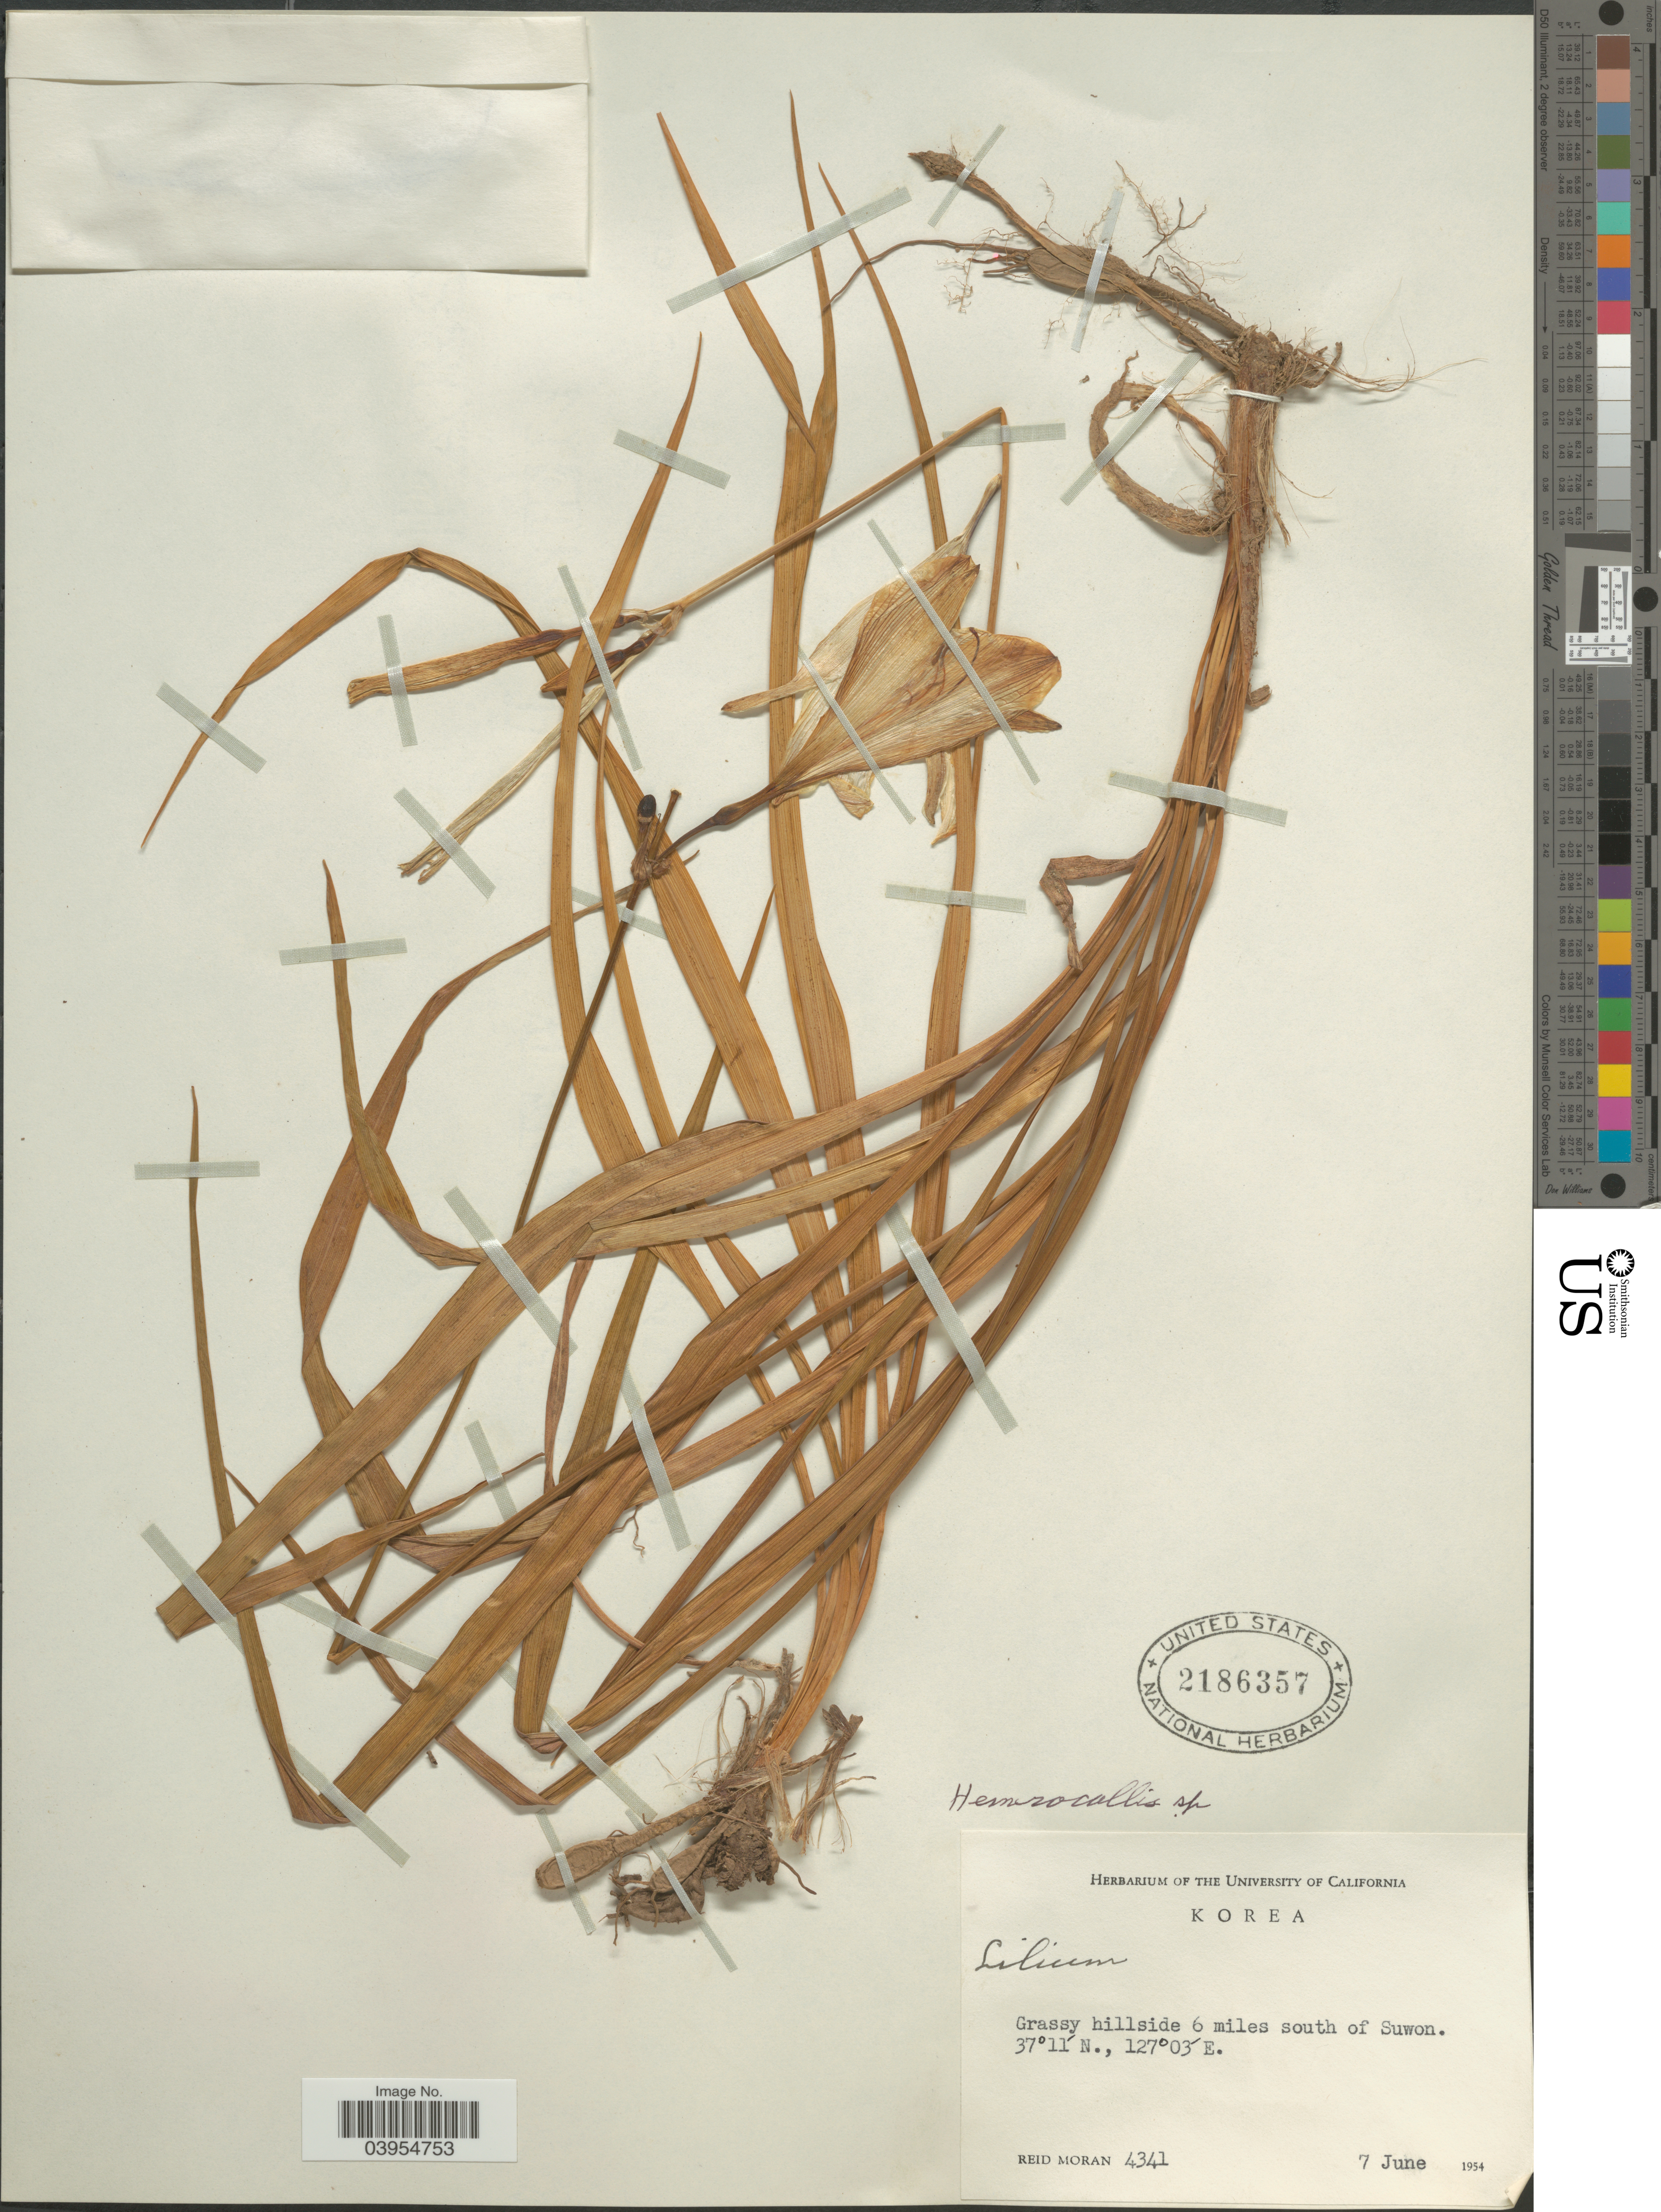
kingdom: Plantae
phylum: Tracheophyta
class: Liliopsida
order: Asparagales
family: Asphodelaceae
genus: Hemerocallis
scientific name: Hemerocallis sp.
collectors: R. Moran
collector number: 4341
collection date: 1954-06-07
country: South Korea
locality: Korea. Grassy hillside 6 miles south of Suwon.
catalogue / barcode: US 2186357